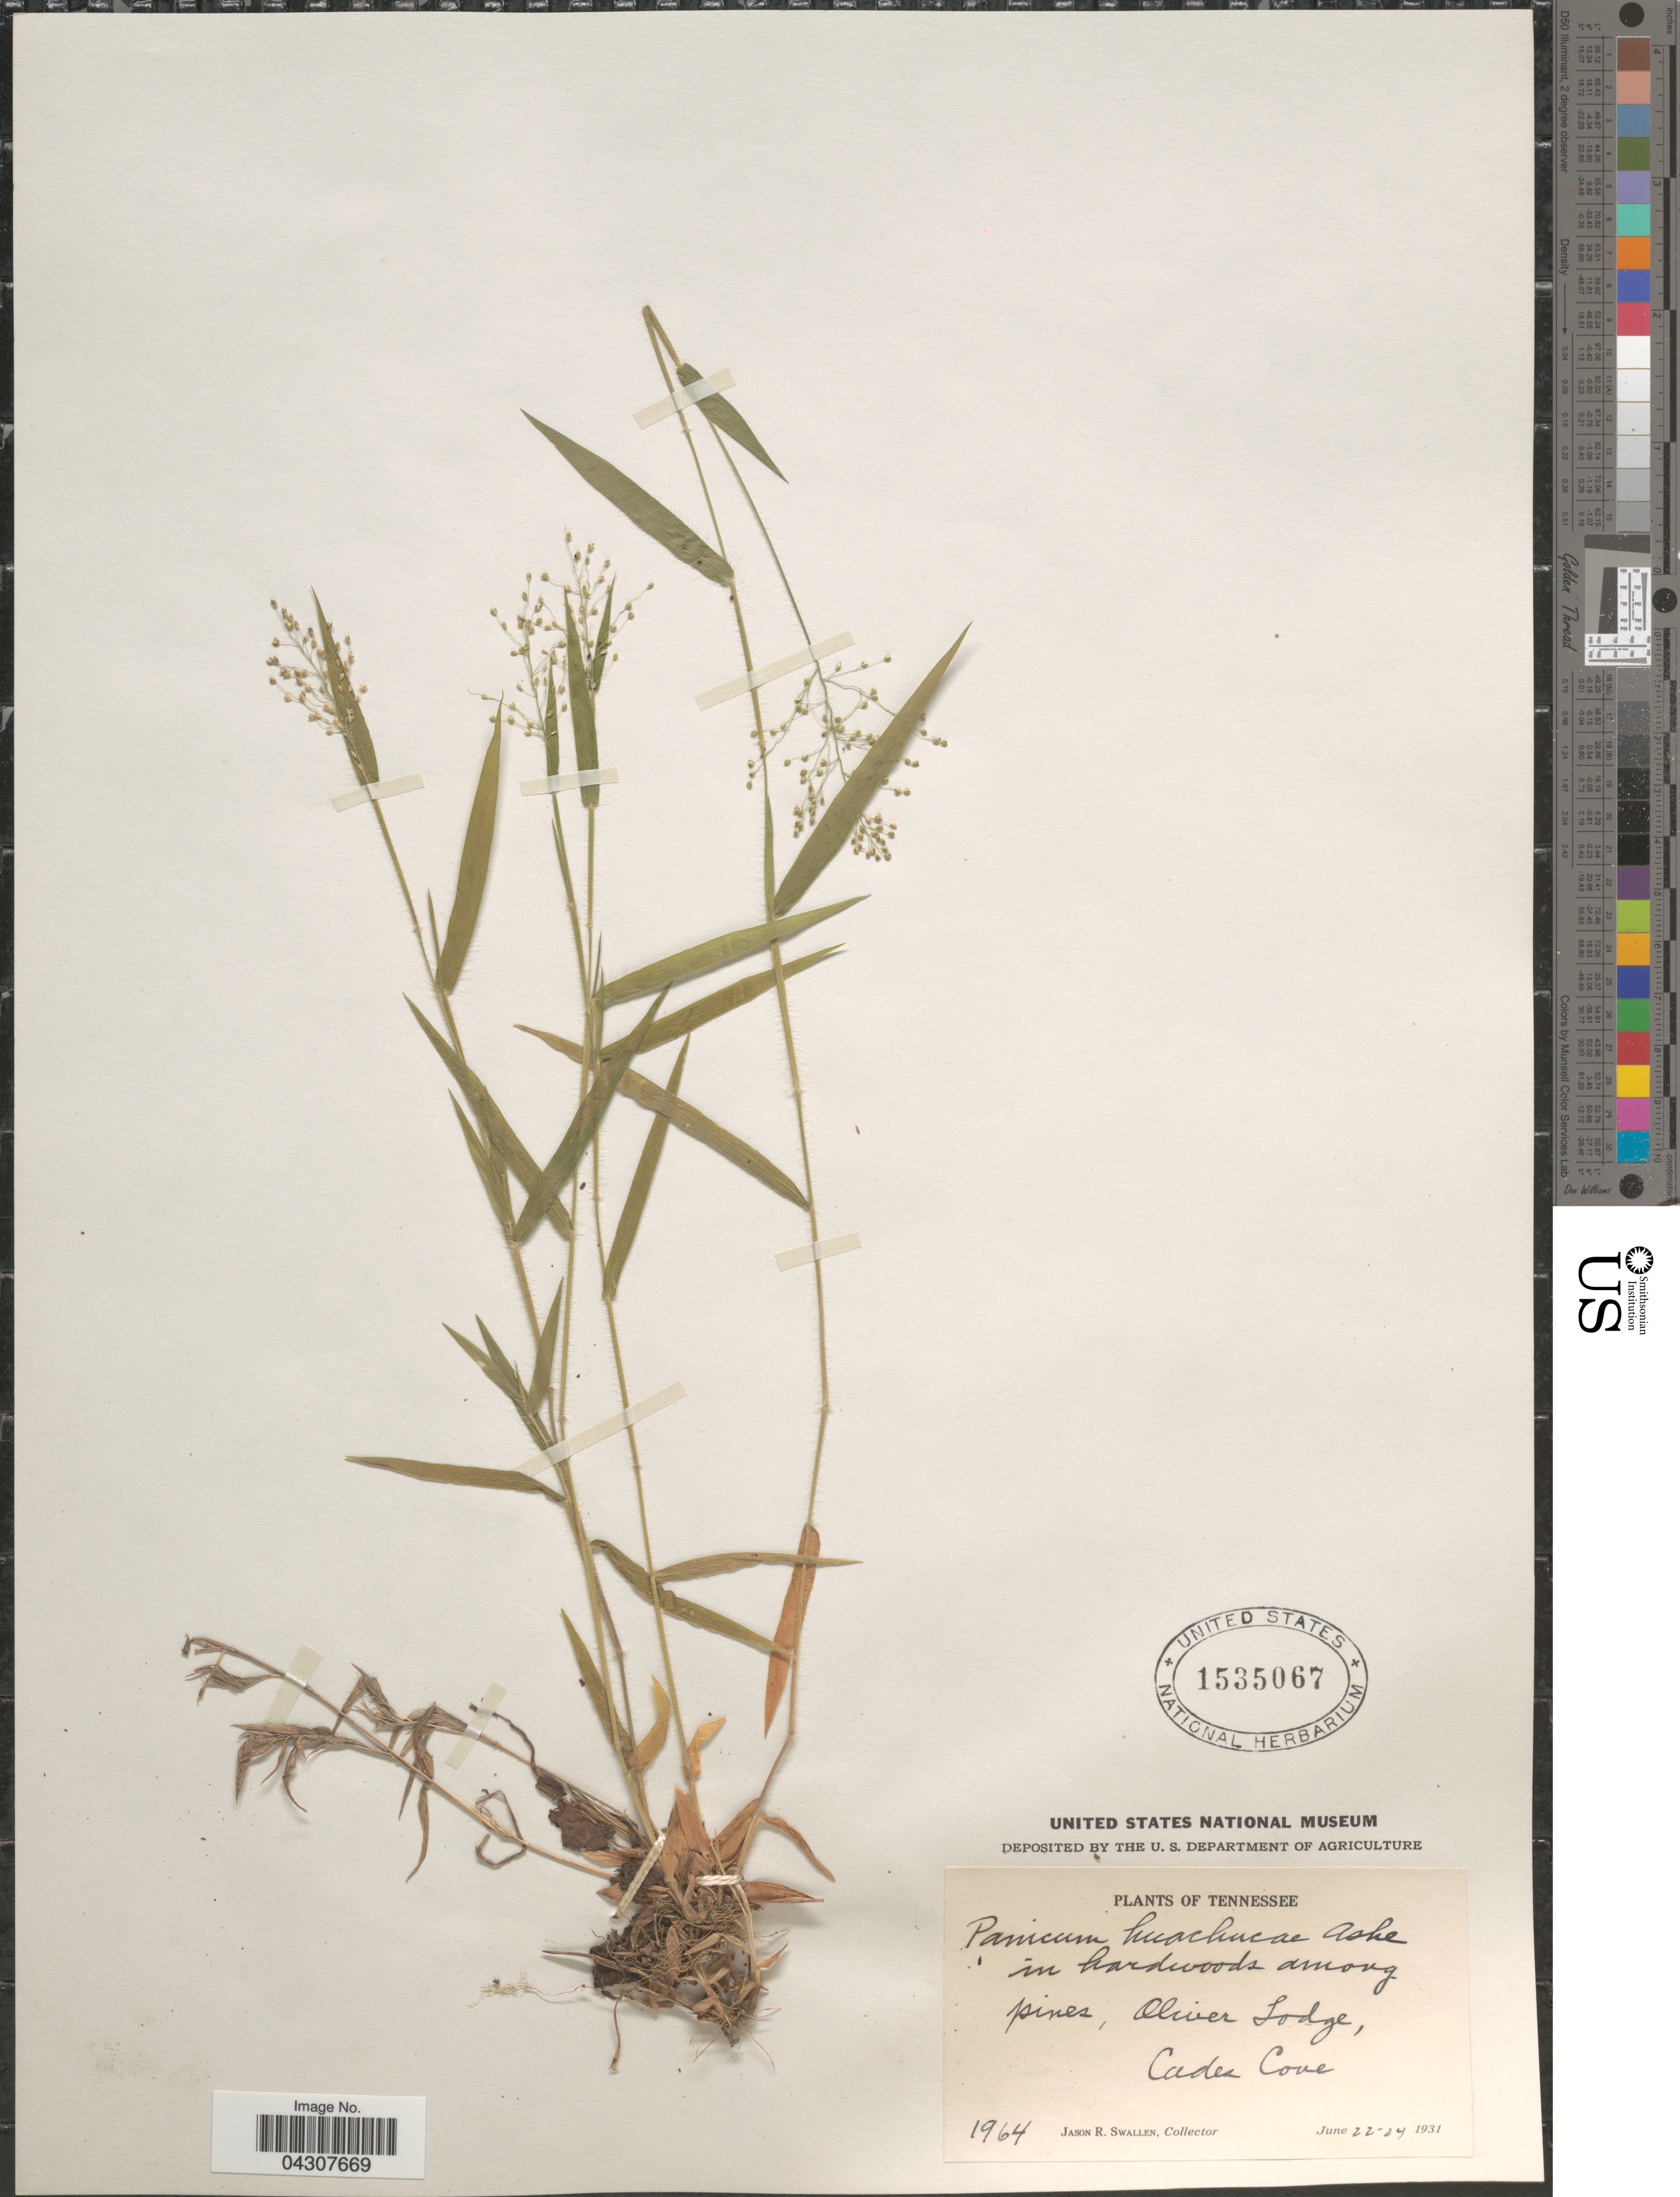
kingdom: Plantae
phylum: Tracheophyta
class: Liliopsida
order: Poales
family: Poaceae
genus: Dichanthelium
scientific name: Dichanthelium acuminatum var. acuminatum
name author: (Sw.) Gould & C.A. Clark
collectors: J. R. Swallen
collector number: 1964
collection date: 1931-06-22/1931-06-24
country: United States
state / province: Tennessee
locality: In hardwoods among pines, Oliver Lodge, Cades Cove.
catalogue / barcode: US 1535067